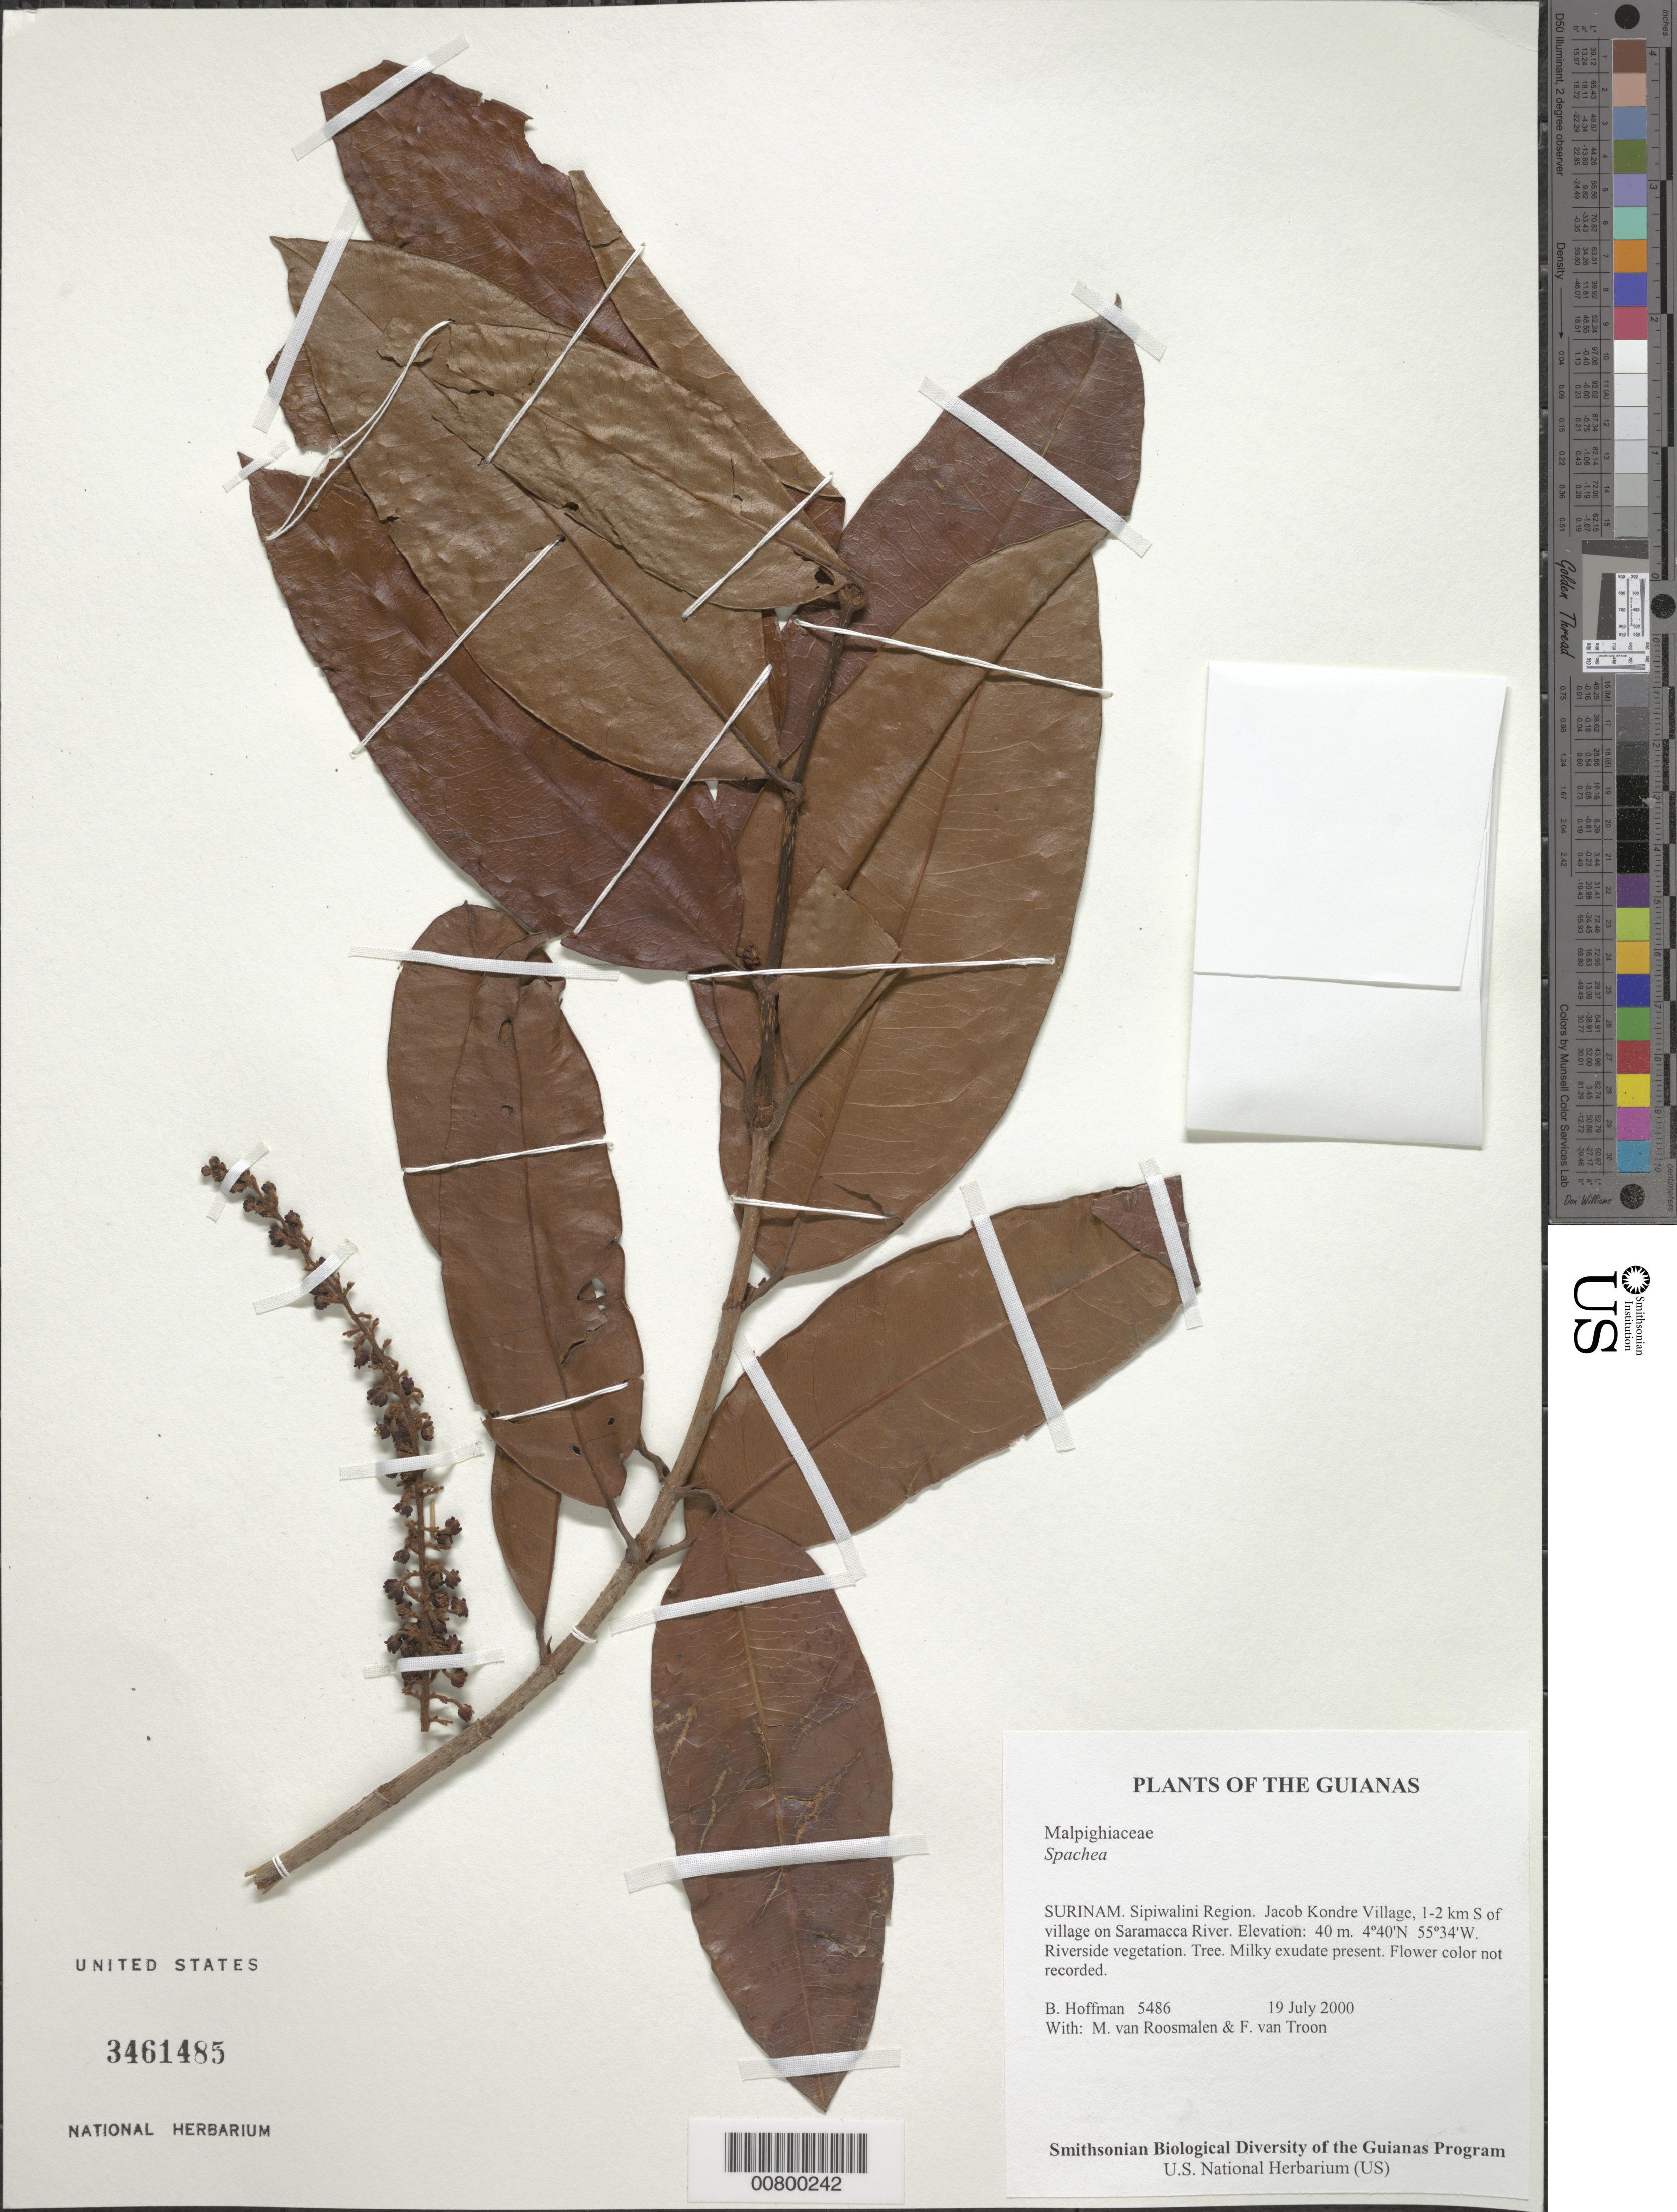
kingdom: Plantae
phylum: Tracheophyta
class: Magnoliopsida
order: Malpighiales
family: Malpighiaceae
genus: Spachea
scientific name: Spachea sp.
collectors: B. Hoffman, M. Roosmalen & F. Van Troon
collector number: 5486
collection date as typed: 19 July 2000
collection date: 2000-07-19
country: Suriname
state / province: Sipaliwini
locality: Jacob Kondre Village, 1-2 km S of village on Saramacca River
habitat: Riverside vegetation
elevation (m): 40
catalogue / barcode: US 3461485